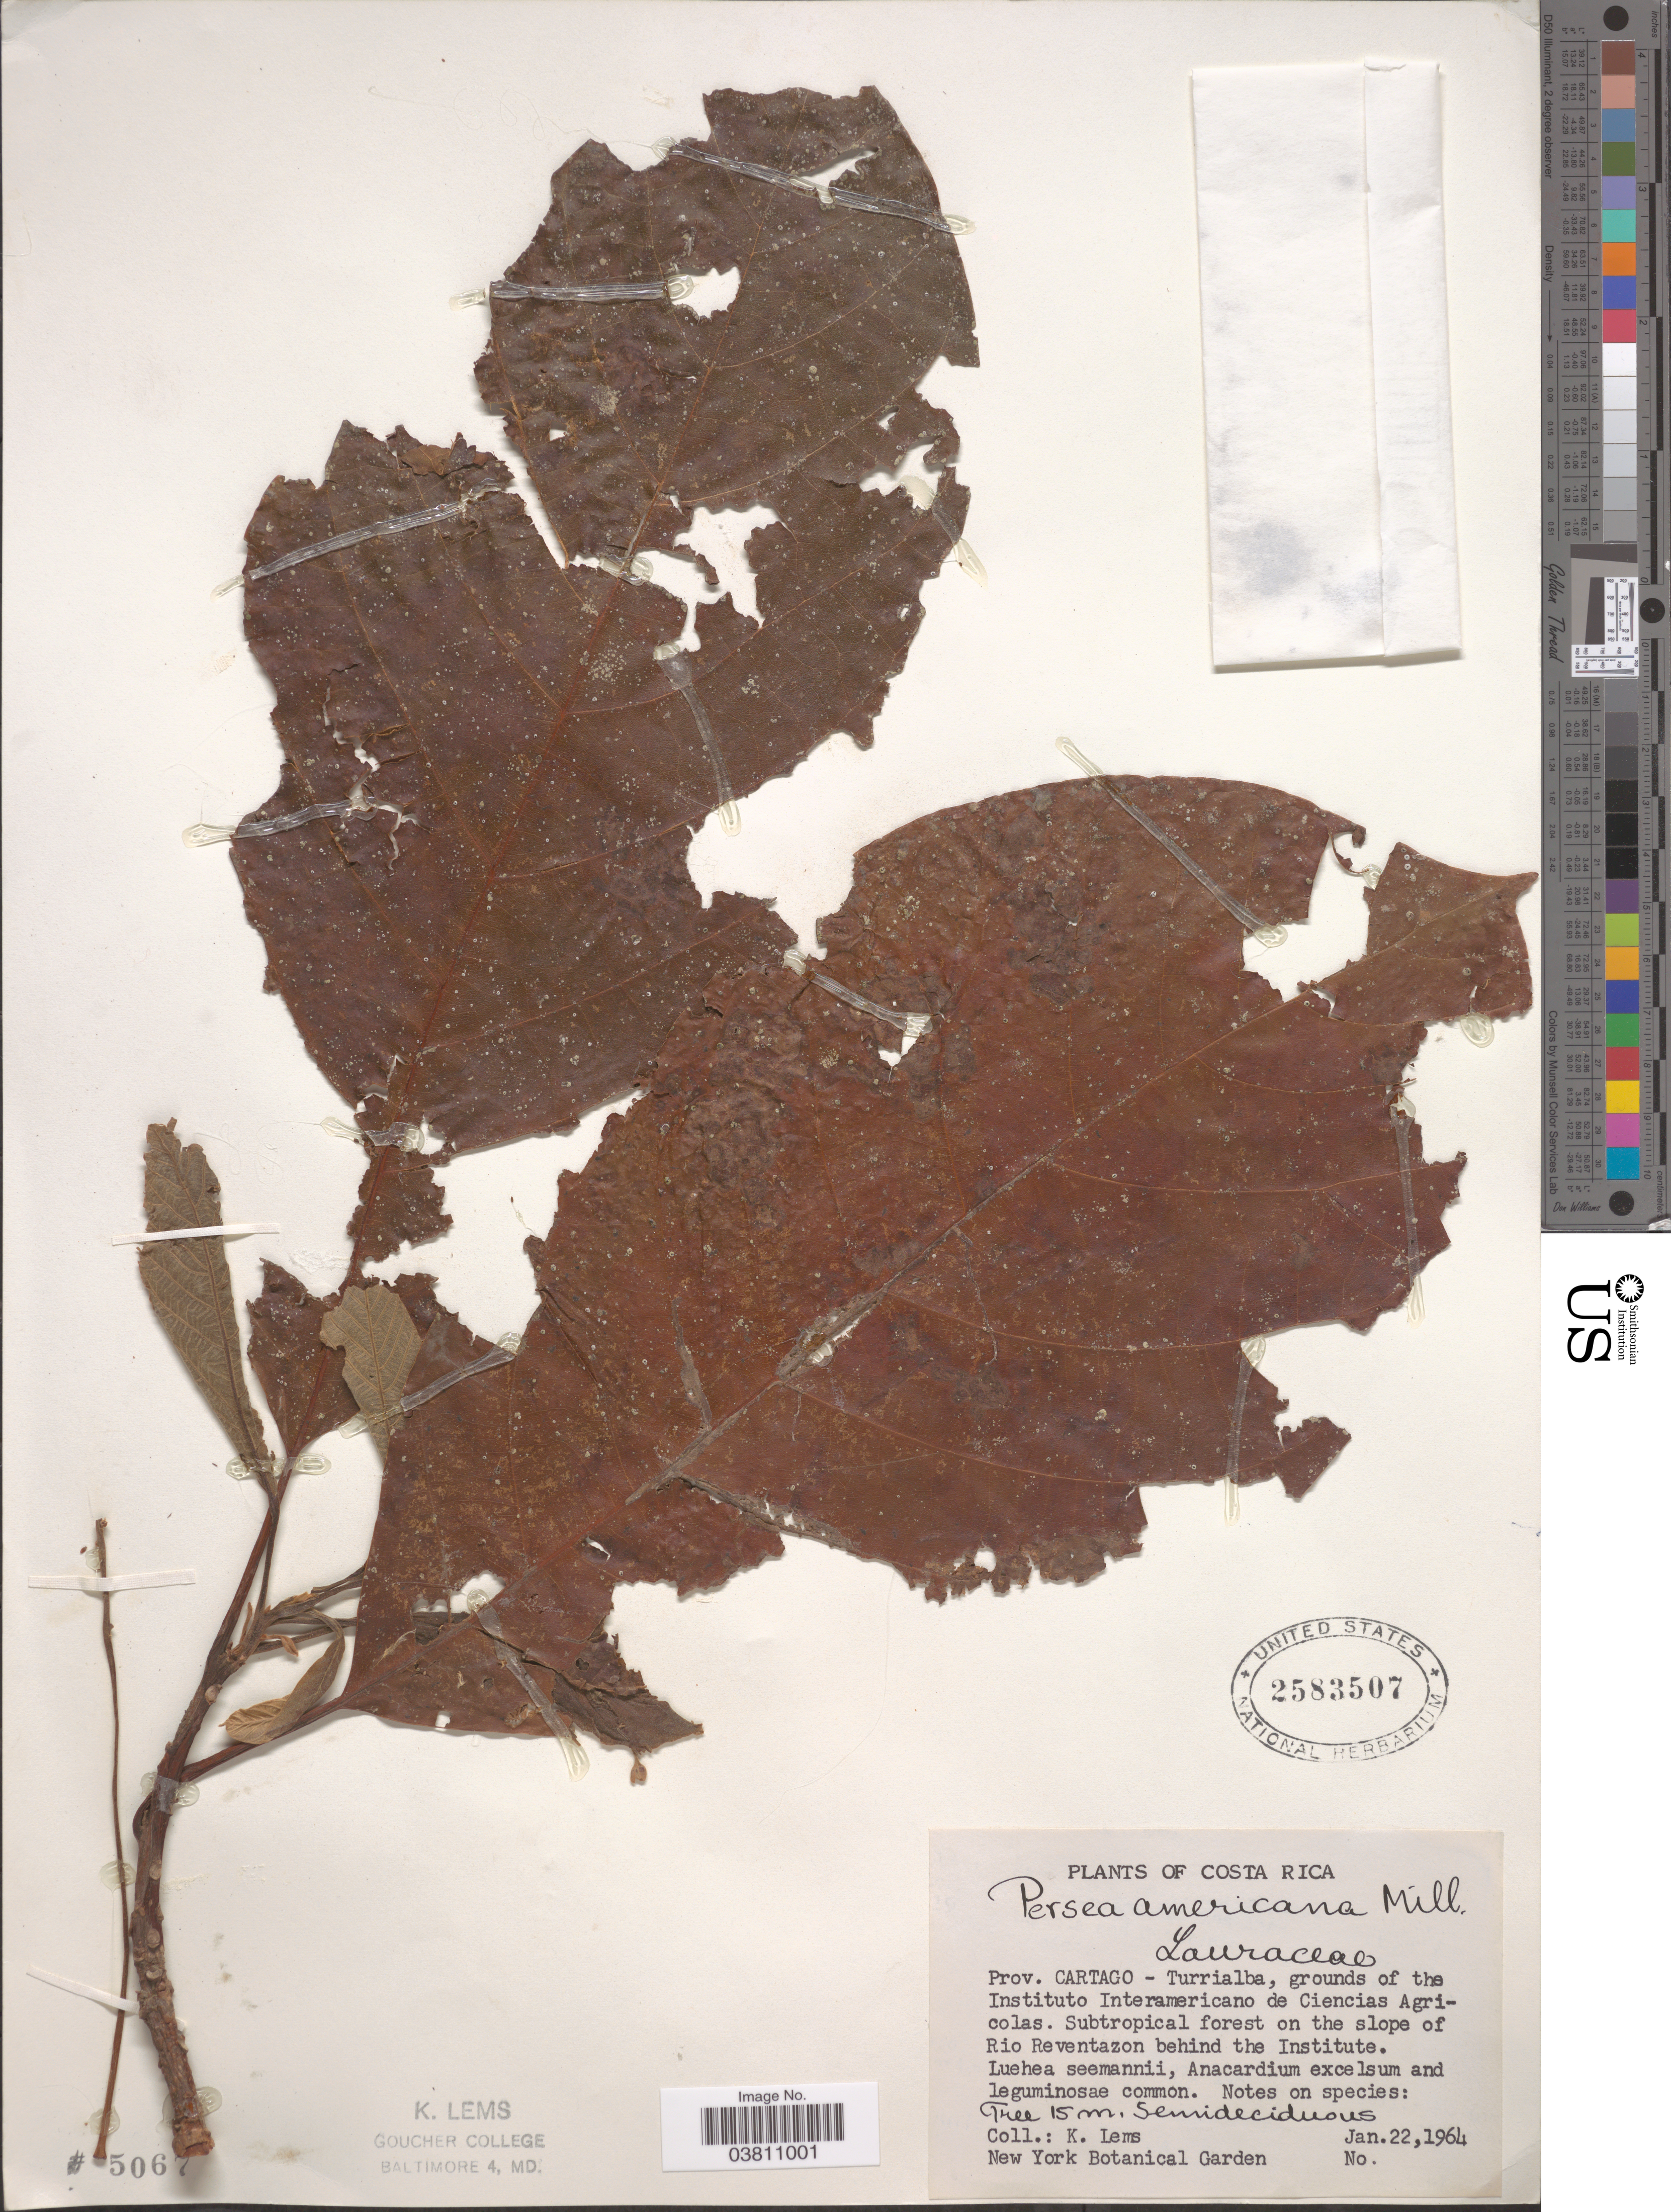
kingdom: Plantae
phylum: Tracheophyta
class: Magnoliopsida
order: Laurales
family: Lauraceae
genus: Persea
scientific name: Persea americana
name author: Mill.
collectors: K. Lems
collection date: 1964-01-22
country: Costa Rica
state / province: Cartago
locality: Turrialba, grounds of the Instituto Interamericano de Ciencias Agricolas. Subtropical forest on the slope of rio Reventazon behind the Institute.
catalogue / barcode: US 2583507